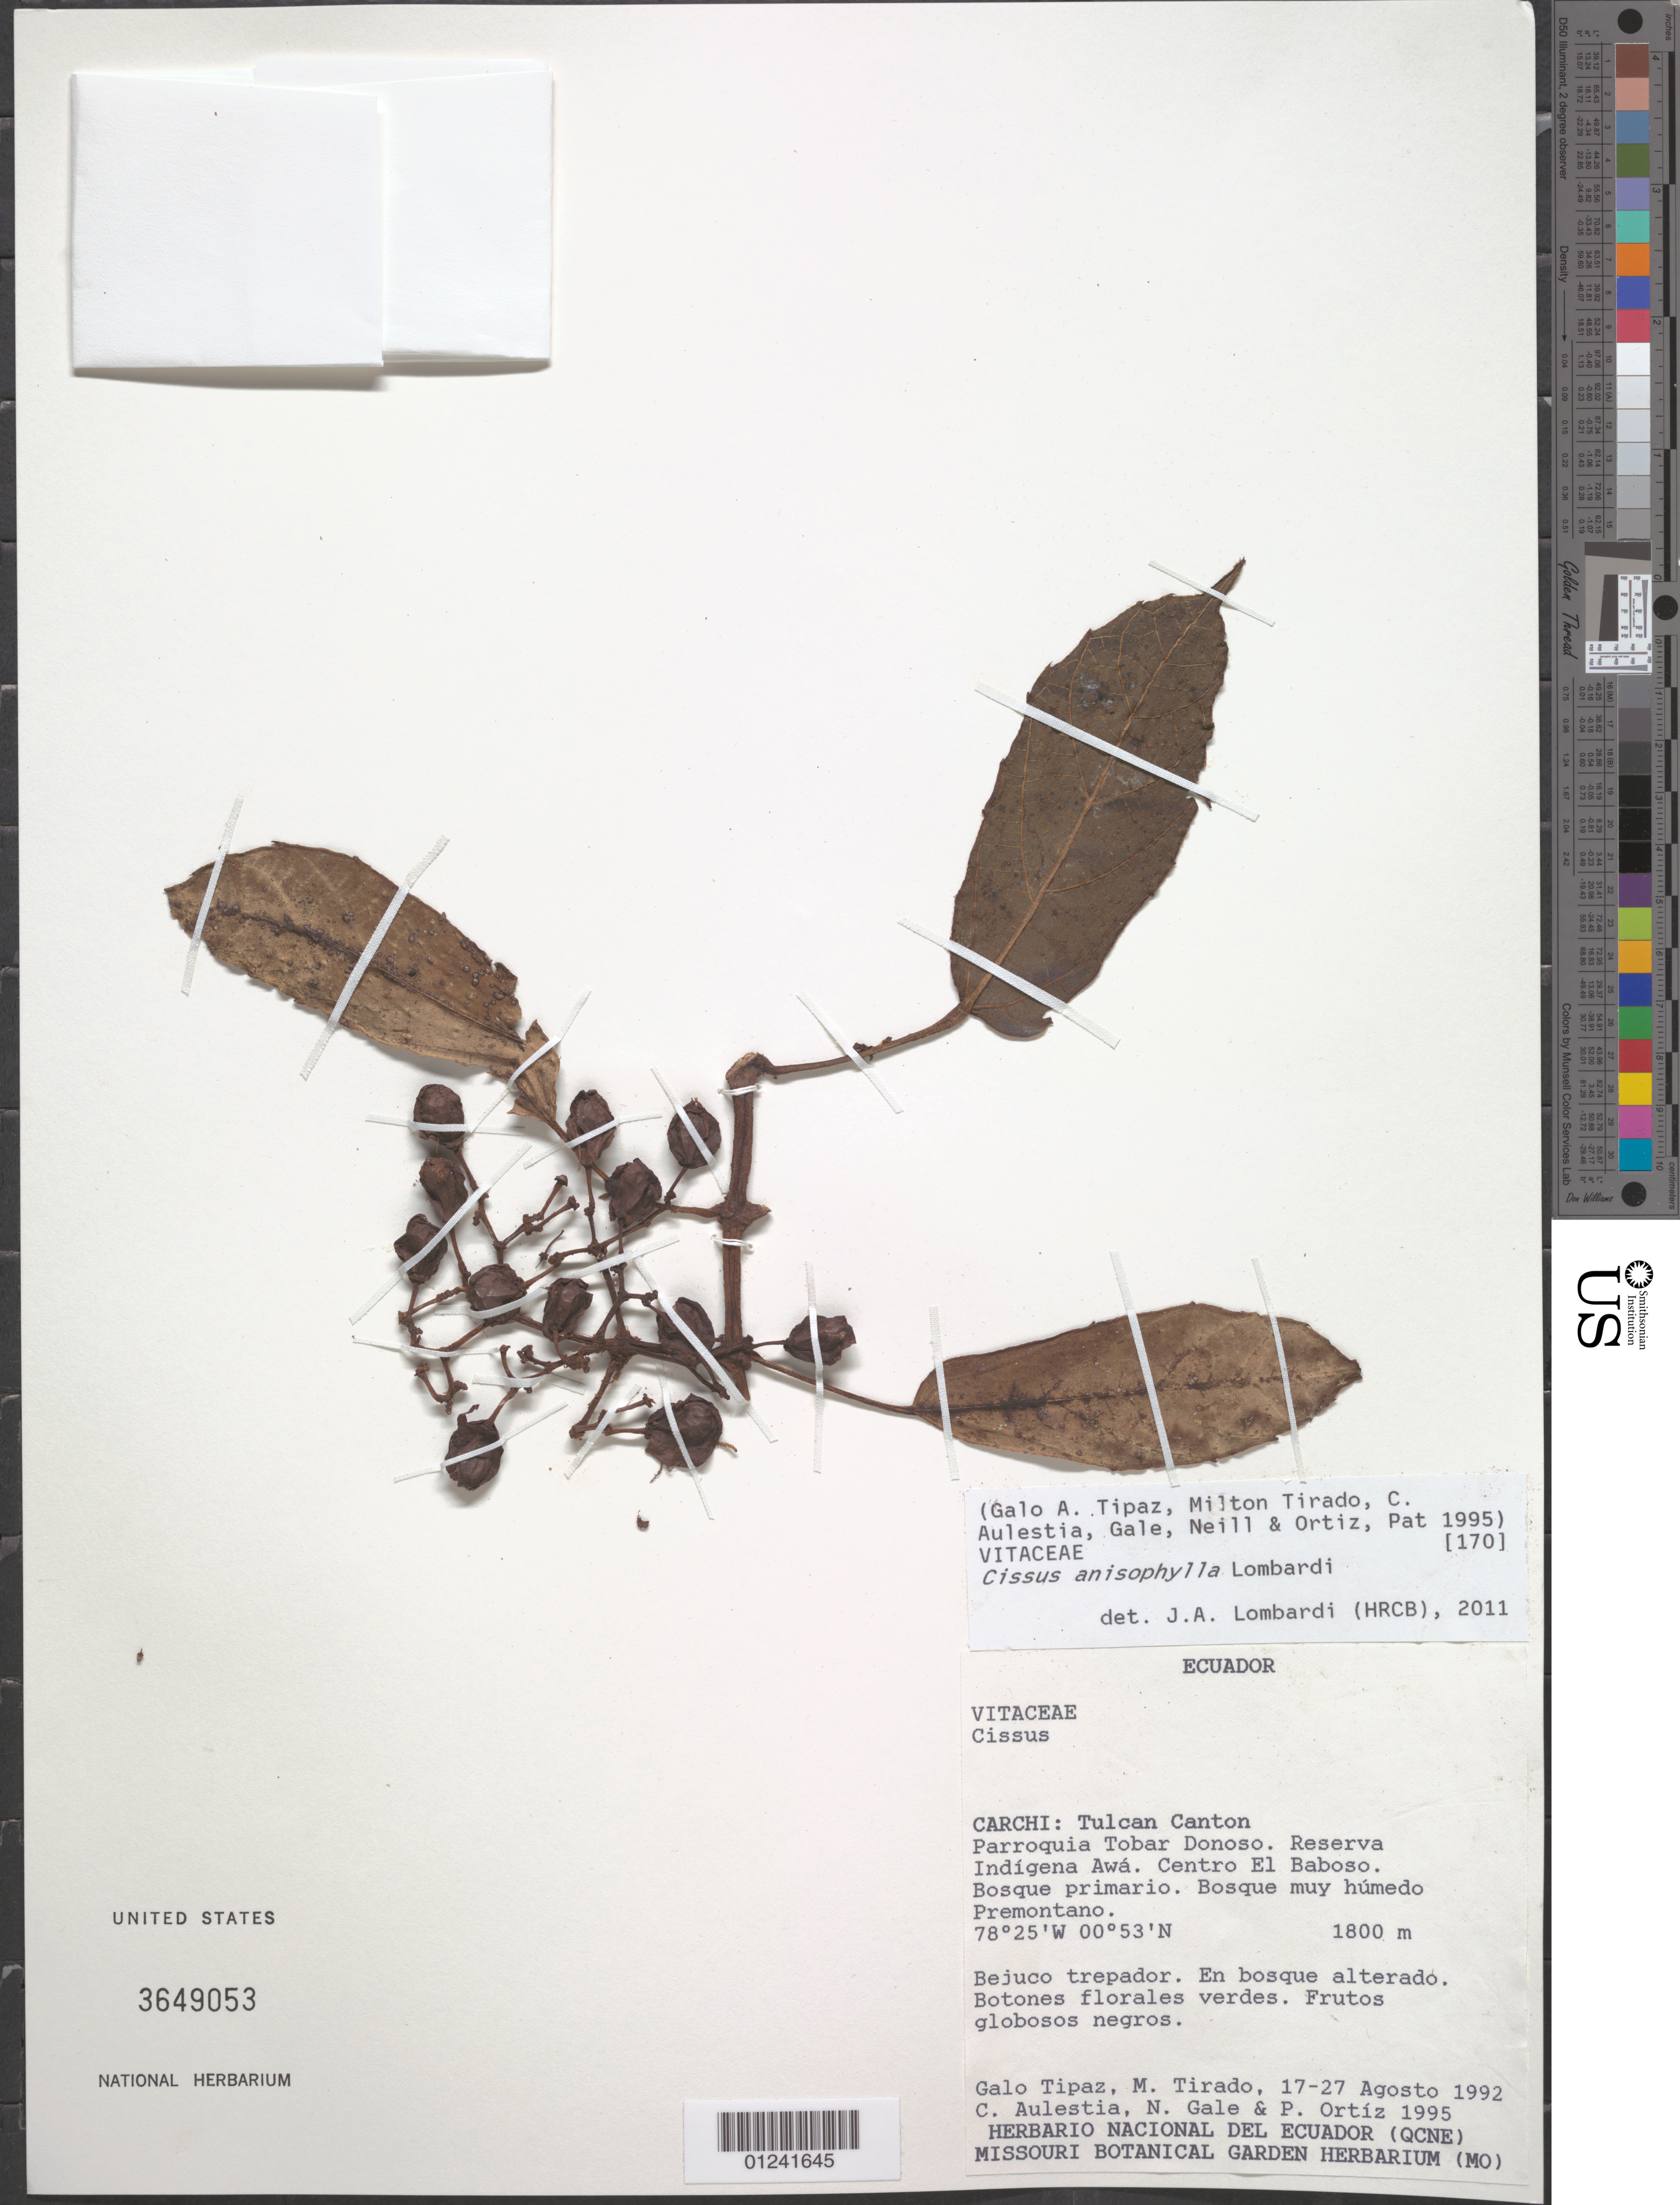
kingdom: Plantae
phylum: Tracheophyta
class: Magnoliopsida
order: Vitales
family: Vitaceae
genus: Cissus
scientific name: Cissus anisophylla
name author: Lombardi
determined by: Lombardi, Julio A.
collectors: G. Tipaz, M. Tirado, C. Aulestia, N. Gale & P. Ortíz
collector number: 1995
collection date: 1992-08-17/1992-08-27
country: Ecuador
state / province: Carchi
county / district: Tulcan Canton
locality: Parroquia Tobar Donoso. Reserva Indigena Awa. Centro Baboso. Bosque primaroio. Bosque muy humedo Premontano.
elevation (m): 1800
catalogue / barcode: US 3649053